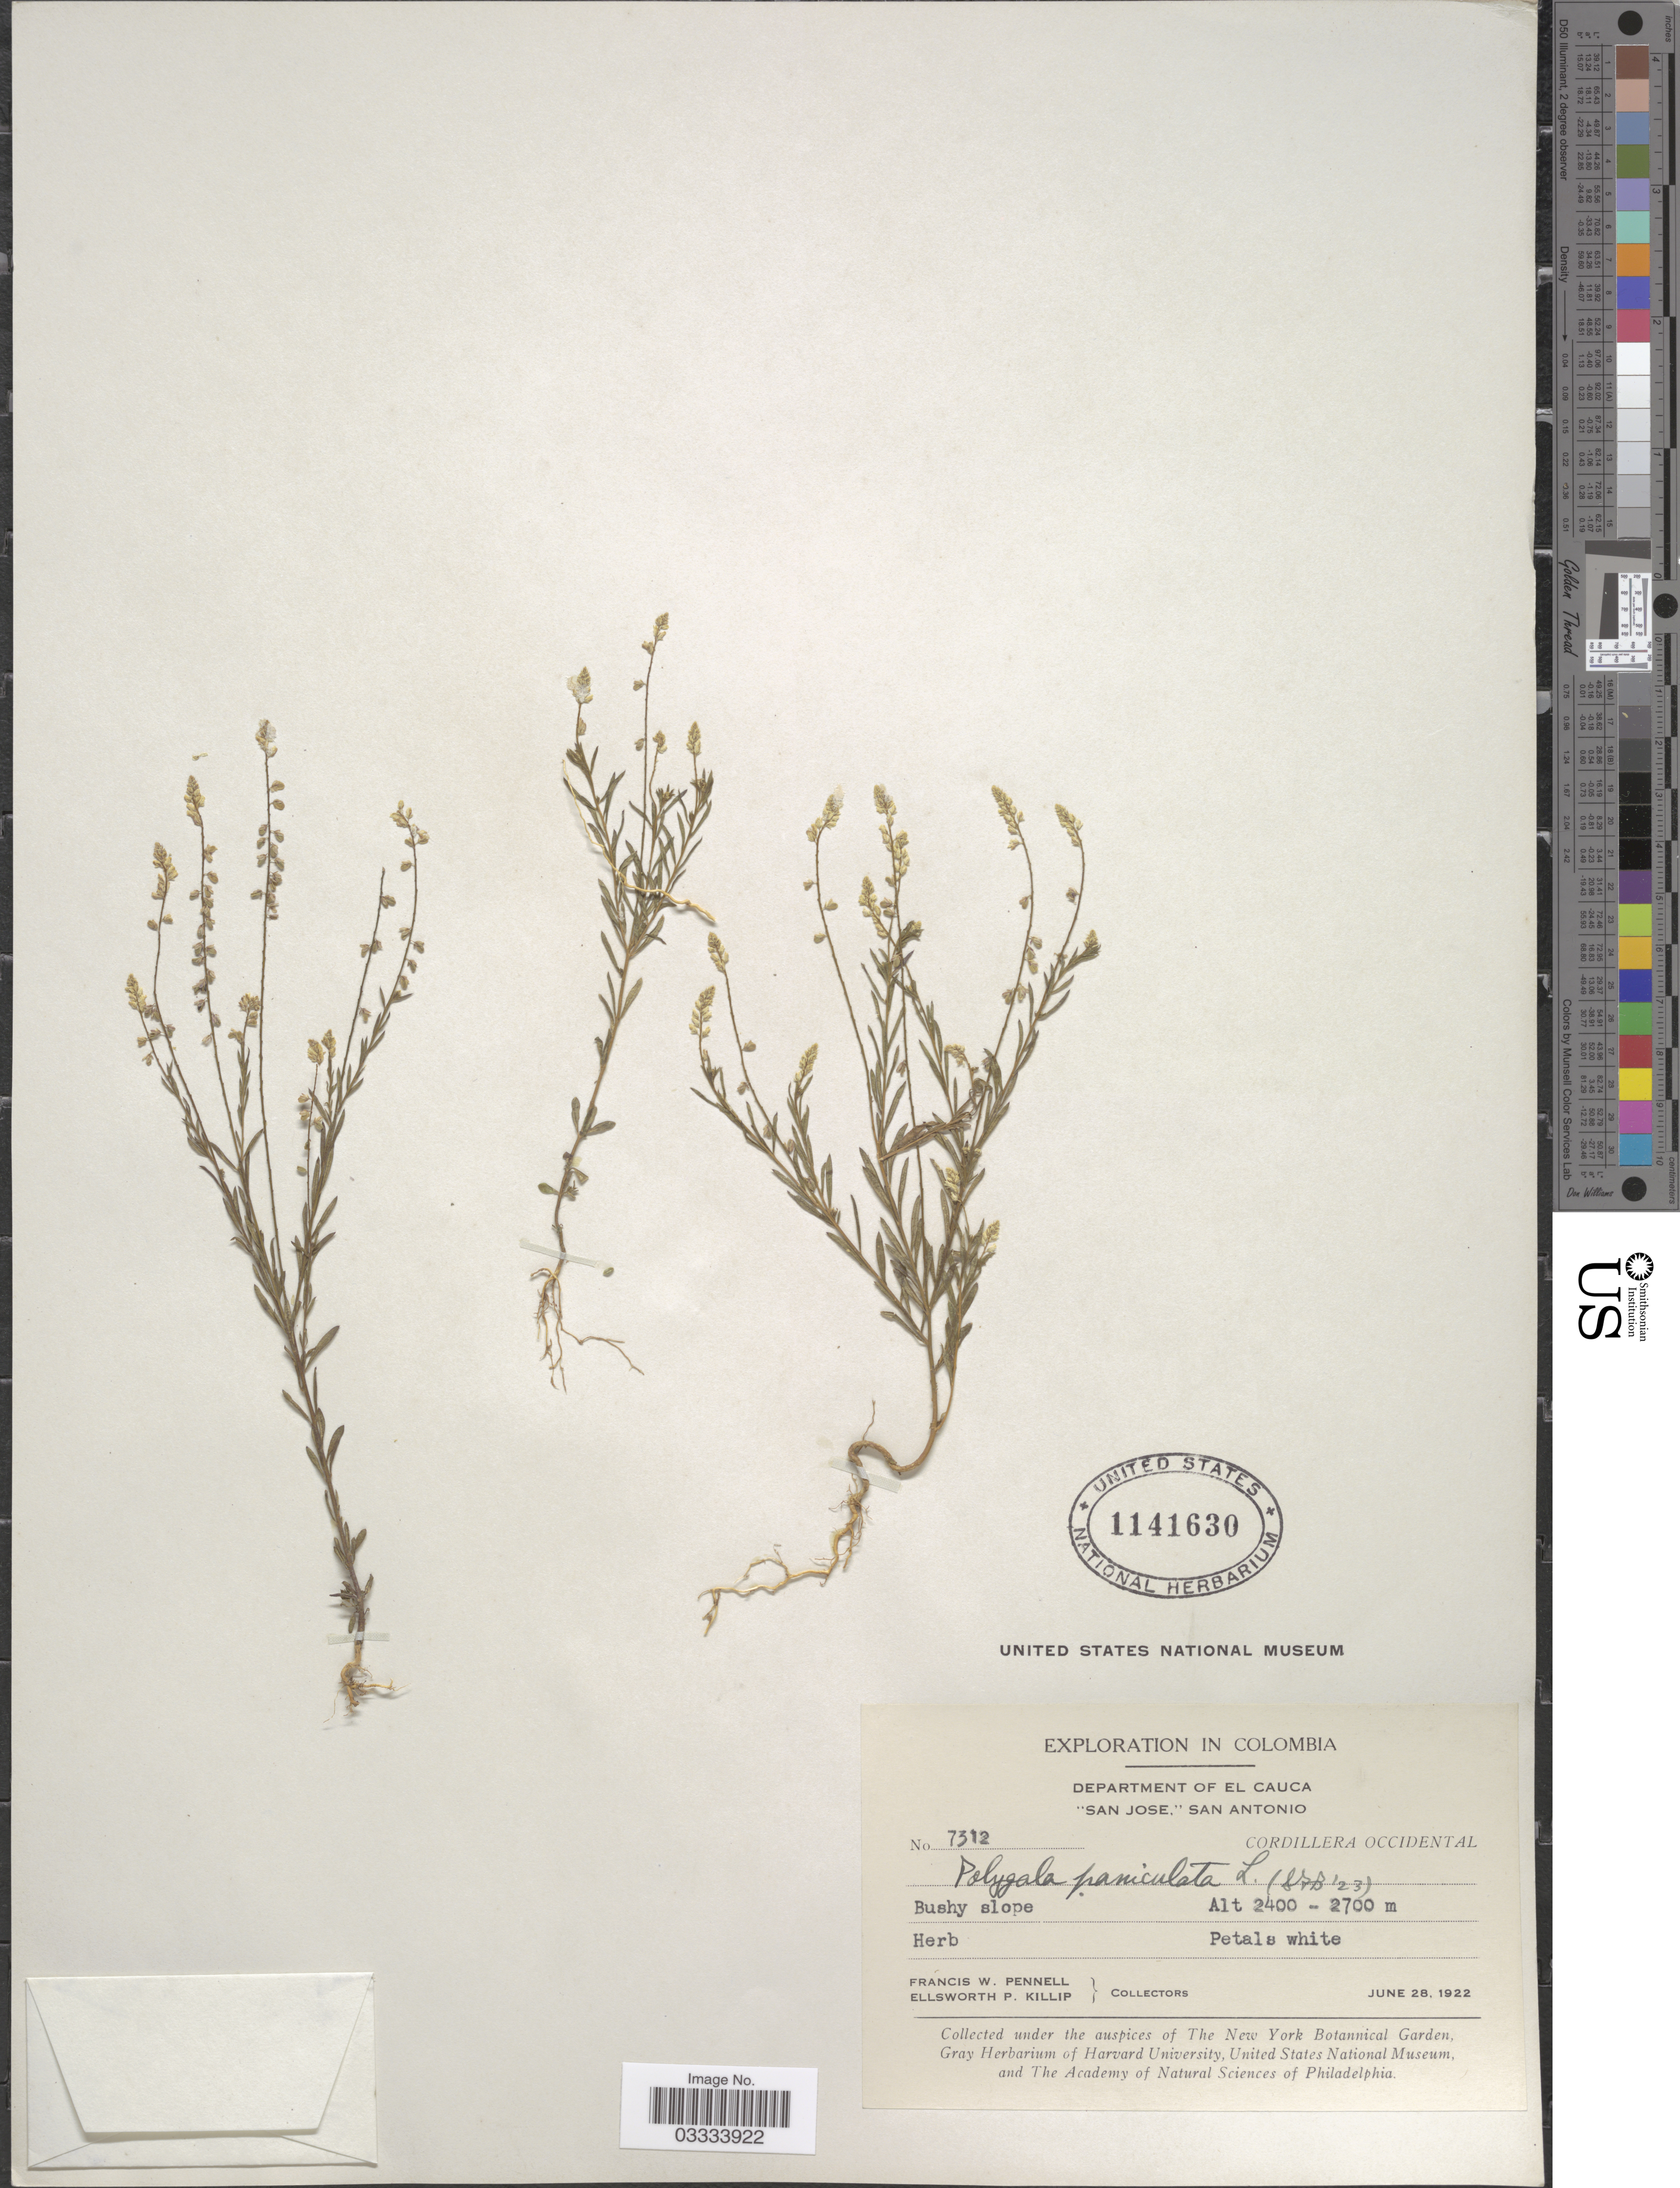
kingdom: Plantae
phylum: Tracheophyta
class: Magnoliopsida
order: Fabales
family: Polygalaceae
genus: Polygala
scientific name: Polygala paniculata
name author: L.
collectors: F. W. Pennell & E. P. Killip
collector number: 7312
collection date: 1922-06-28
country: Colombia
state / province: Cauca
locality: Department of El Cauca. "San Jose," San Antonio. Cordillera Occidental.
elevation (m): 2400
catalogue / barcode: US 1141630